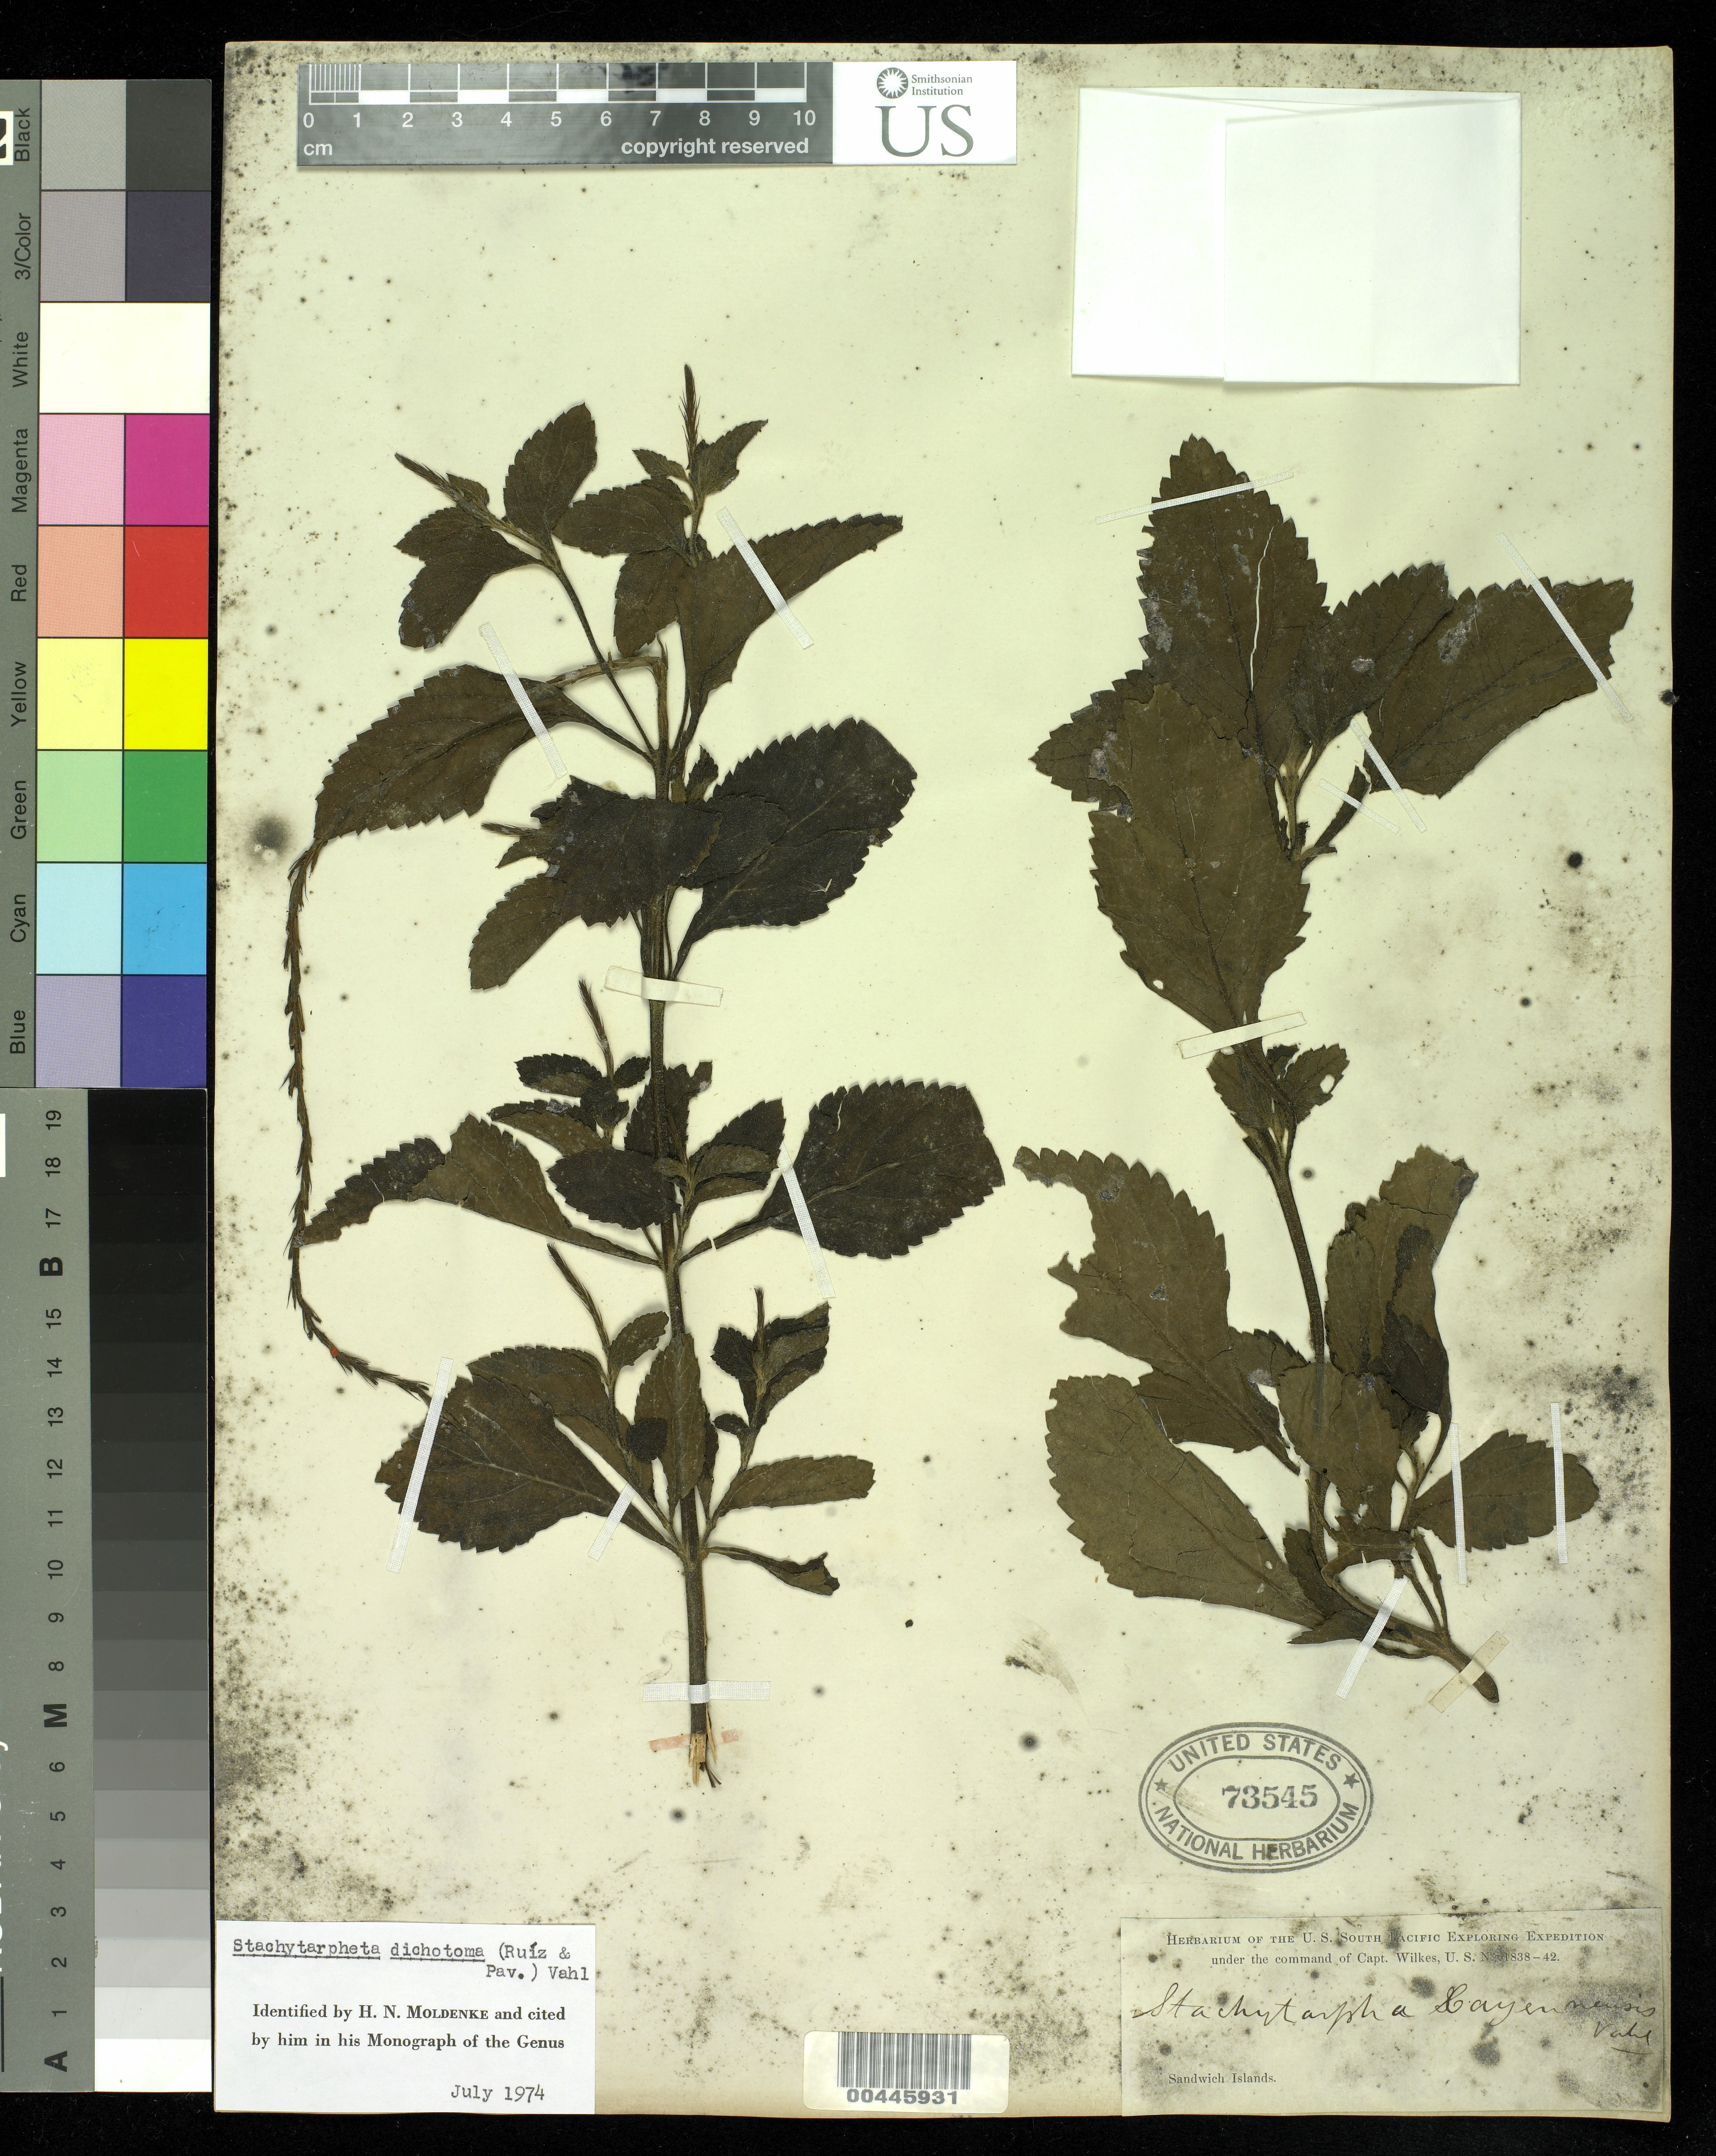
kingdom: Plantae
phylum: Tracheophyta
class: Magnoliopsida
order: Lamiales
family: Verbenaceae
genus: Stachytarpheta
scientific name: Stachytarpheta dichotoma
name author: (Ruiz & Pav.) Vahl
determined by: Moldenke, H. N.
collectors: Wilkes Explor. Exped.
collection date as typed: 1838 to -- --- 1842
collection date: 1838/1842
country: United States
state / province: Hawaii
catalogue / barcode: US 73545